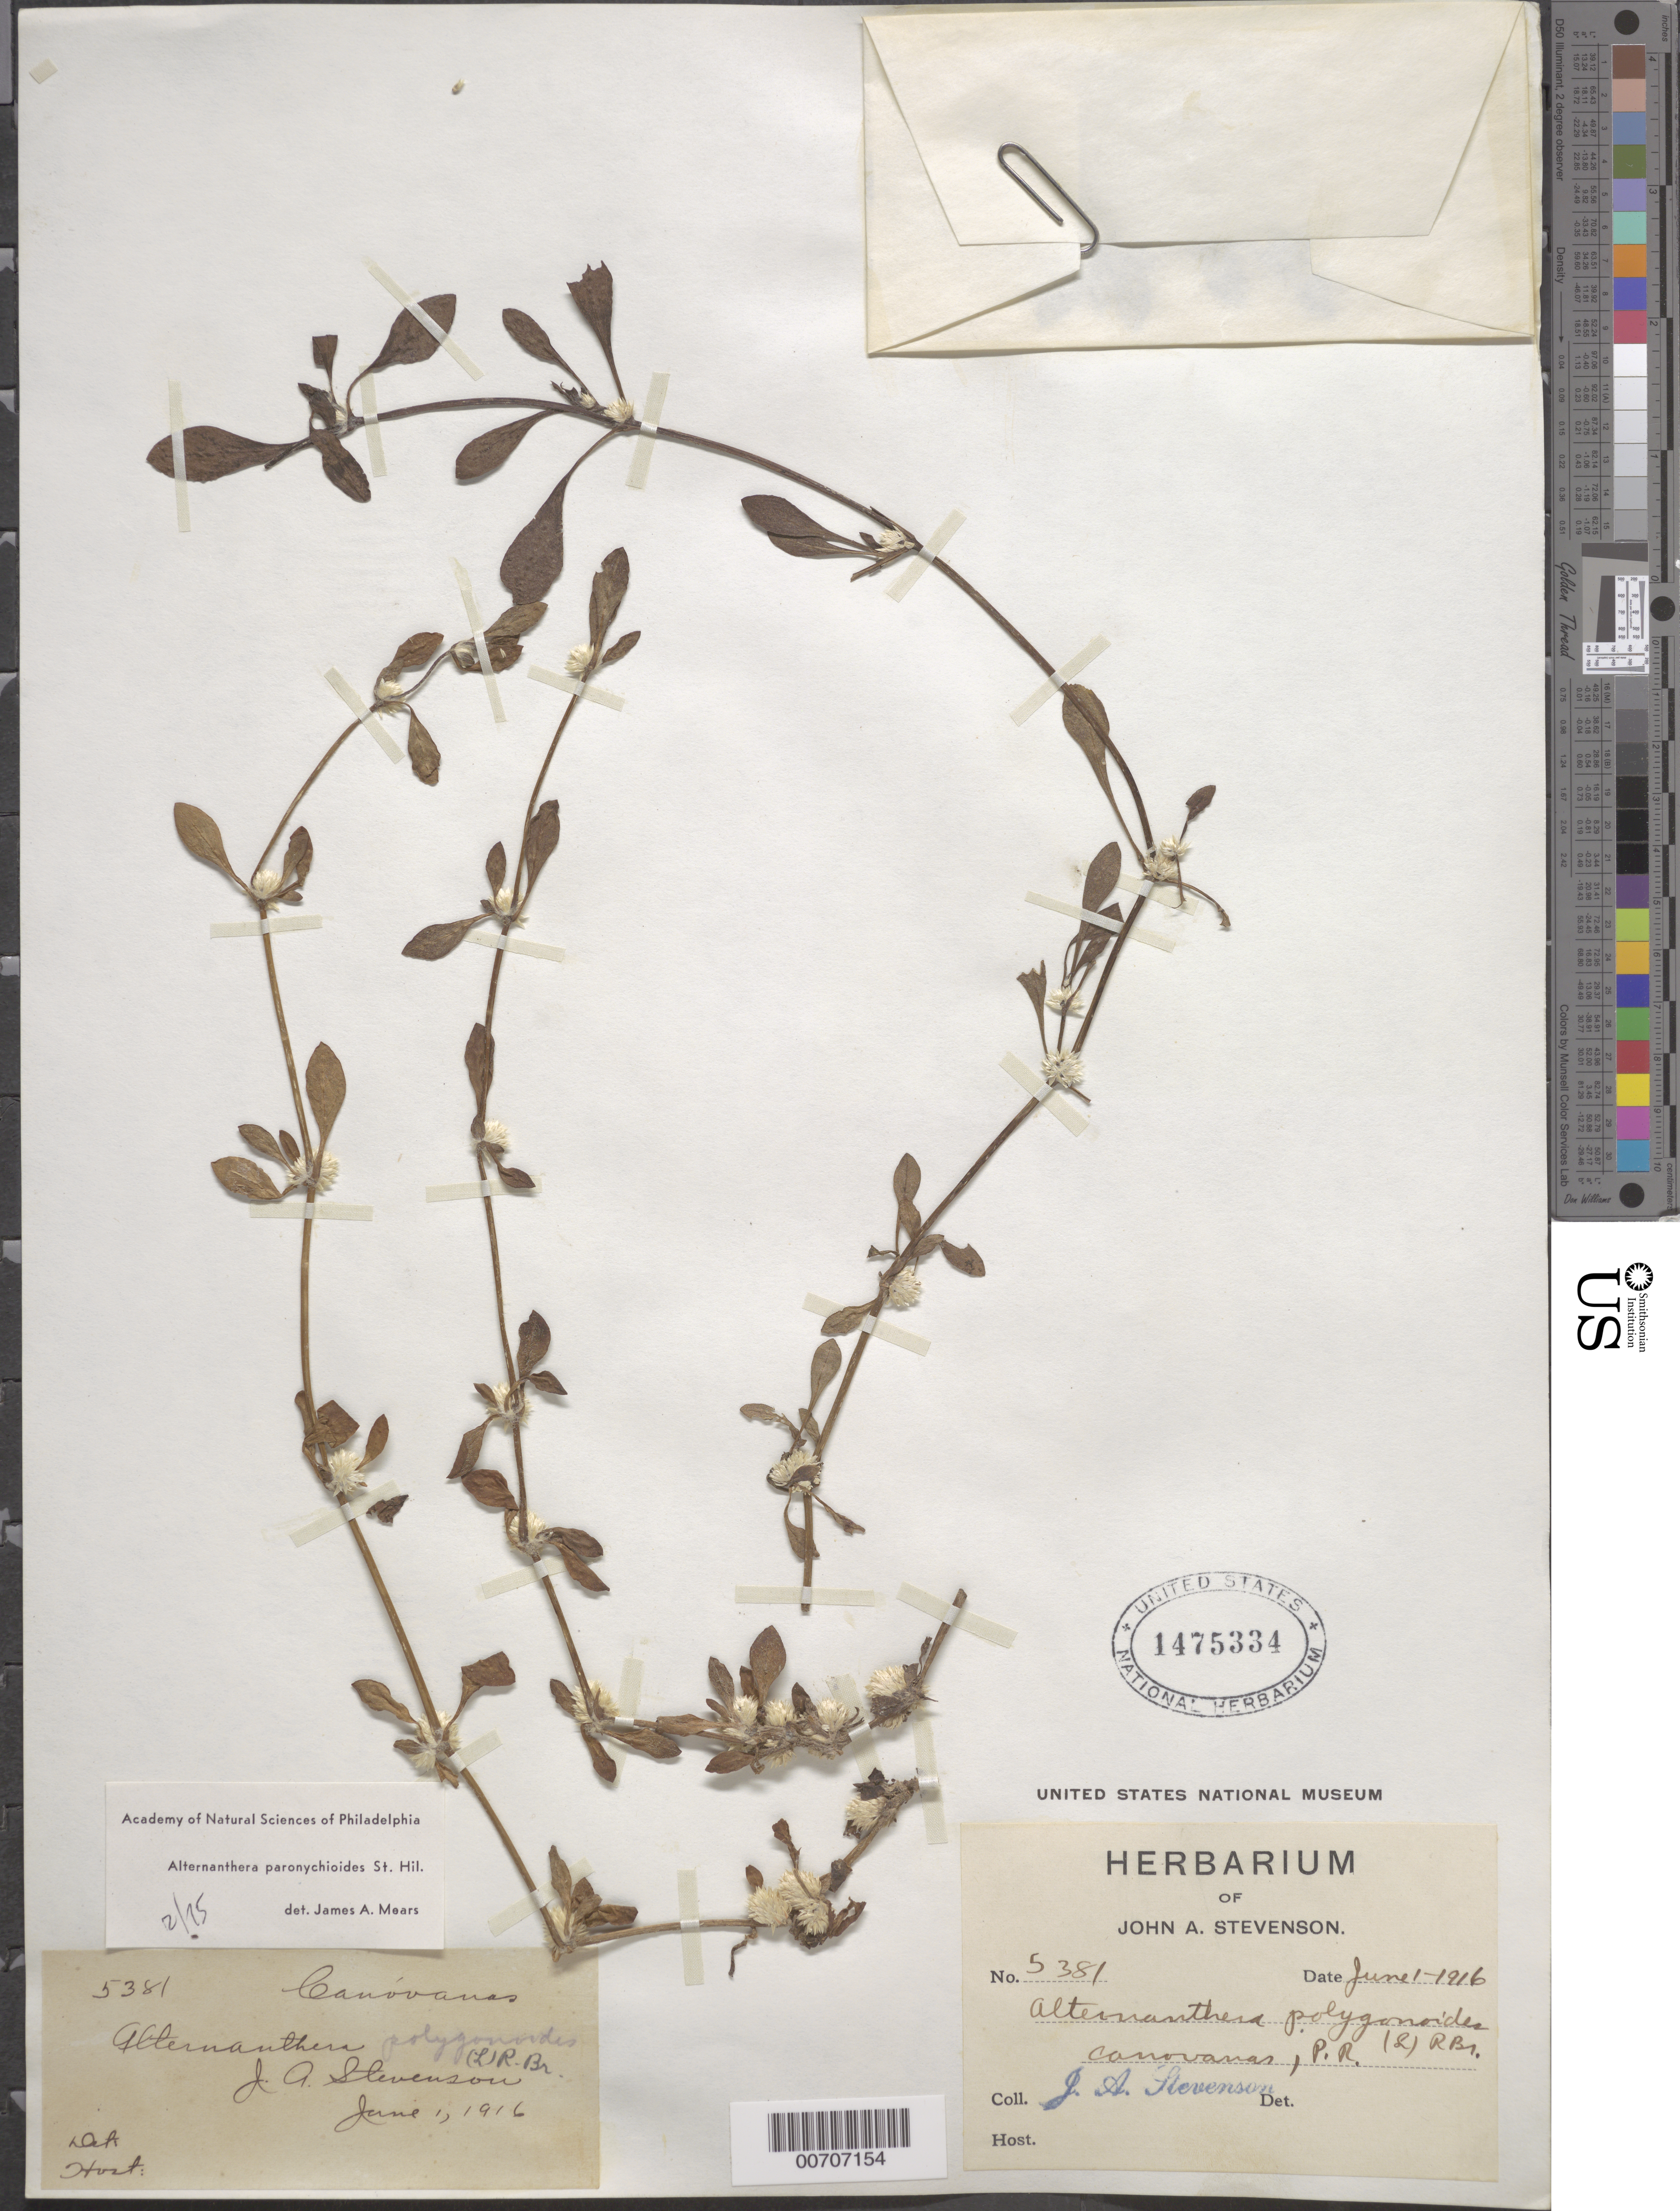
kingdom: Plantae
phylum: Tracheophyta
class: Magnoliopsida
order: Caryophyllales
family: Amaranthaceae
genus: Alternanthera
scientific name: Alternanthera paronychioides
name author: A. St.-Hil.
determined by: Mears, J. A., (PH), Academy of Natural Sciences of Philadelphia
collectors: J. Stevenson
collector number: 5381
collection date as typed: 01 Jun 1916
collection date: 1916-06-01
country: Puerto Rico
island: Greater Antilles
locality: Canovanas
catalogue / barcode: US 1475334